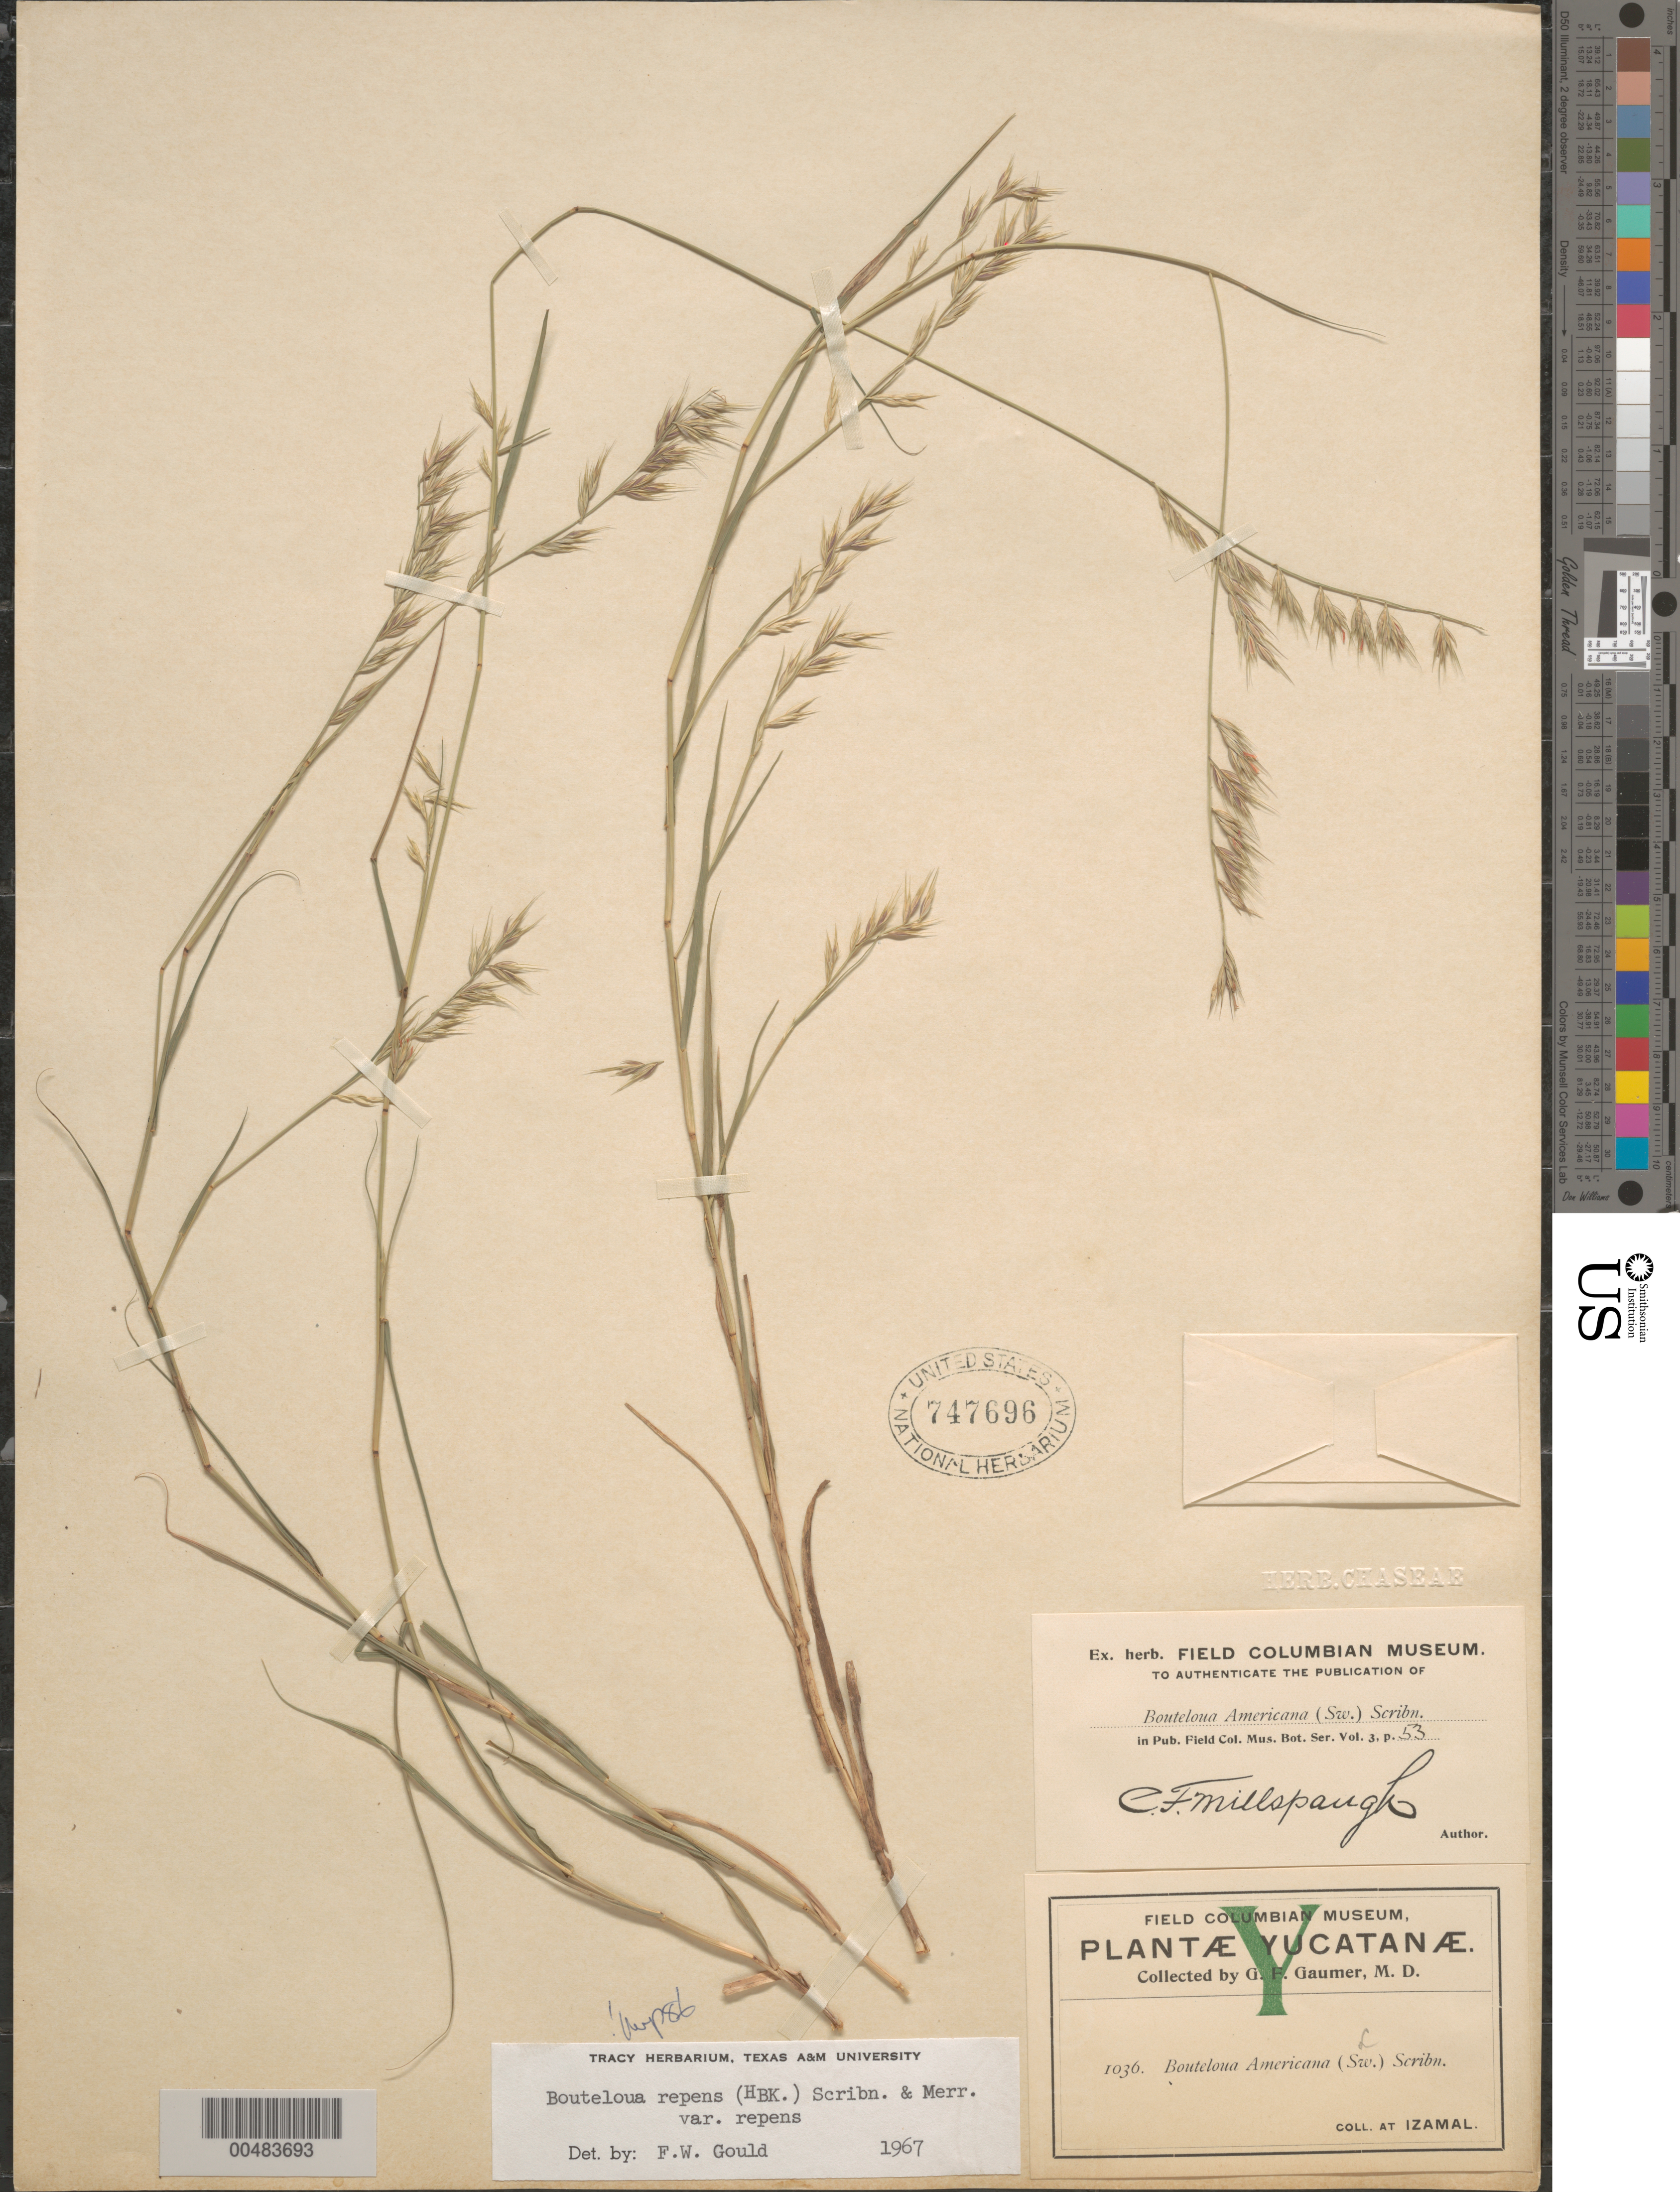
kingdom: Plantae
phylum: Tracheophyta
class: Liliopsida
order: Poales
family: Poaceae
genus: Bouteloua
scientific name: Bouteloua repens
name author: (Kunth) Scribn. & Merr.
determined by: Gould, F. W.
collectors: G. F. Gaumer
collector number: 1036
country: Mexico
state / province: Yucatan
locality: Izamal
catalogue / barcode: US 747696